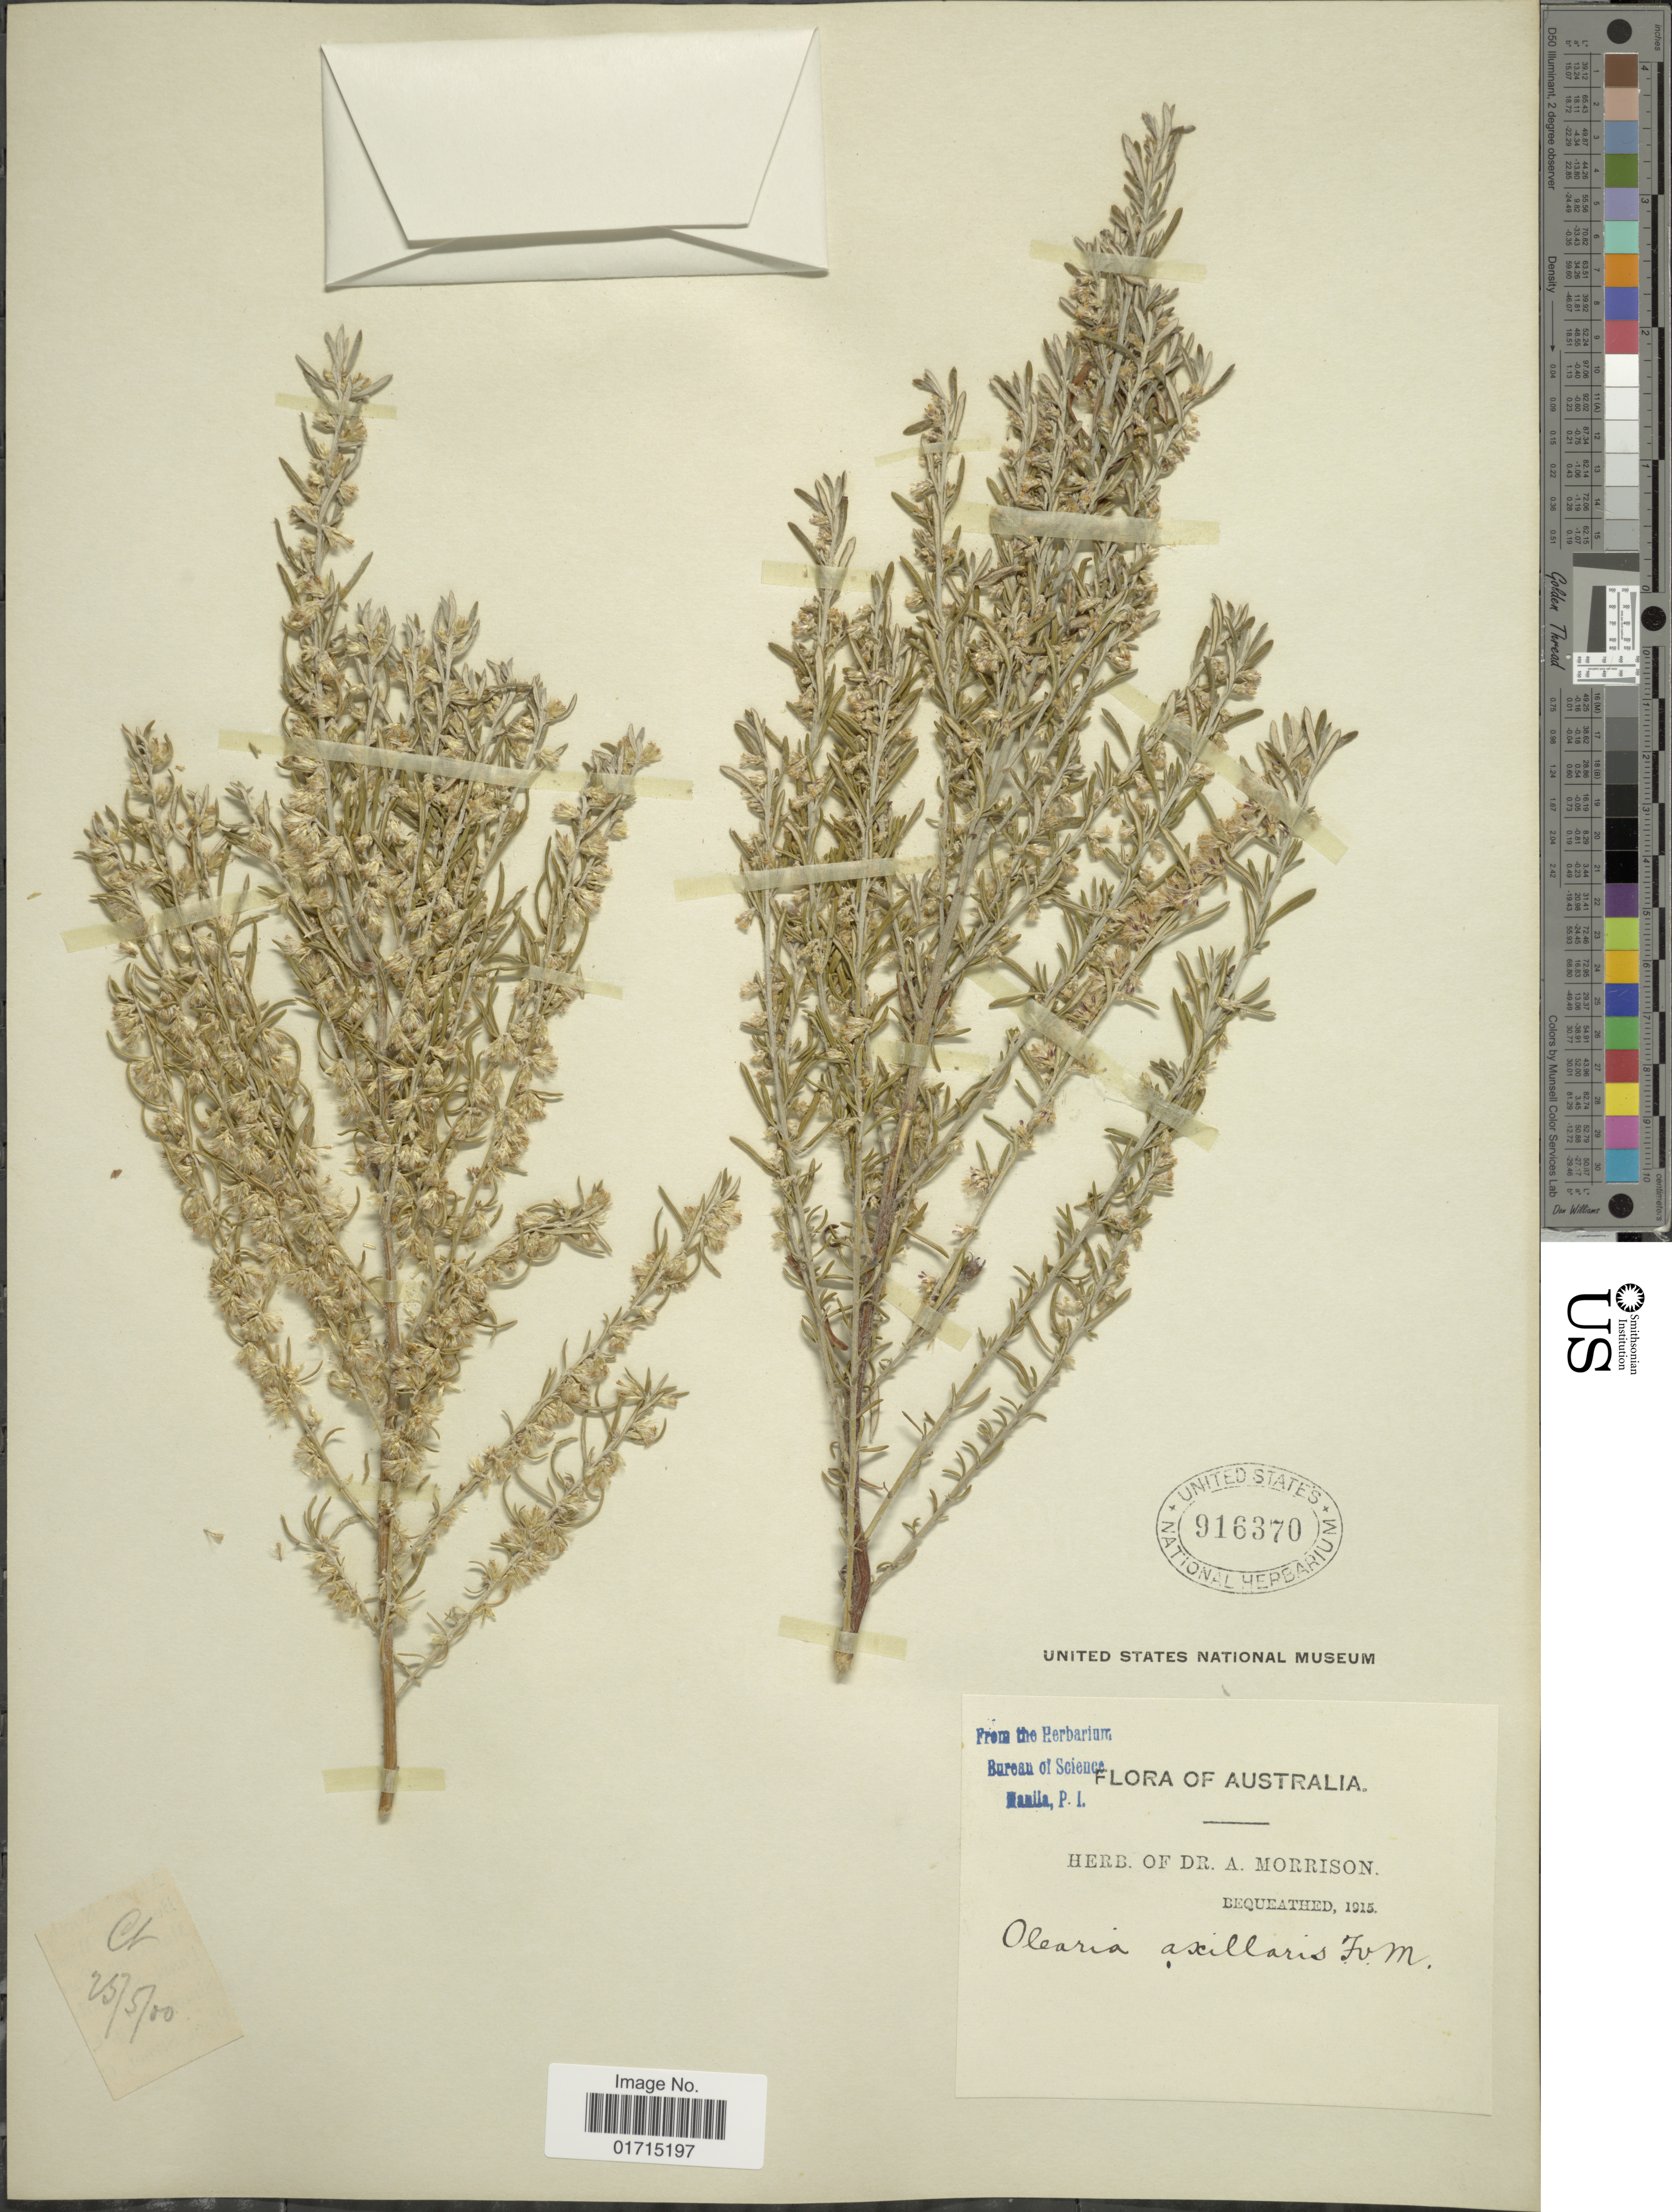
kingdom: Plantae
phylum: Tracheophyta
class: Magnoliopsida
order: Asterales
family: Asteraceae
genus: Olearia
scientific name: Olearia axillaris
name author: (DC.) F. Muell. ex Benth.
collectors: ex herb. Dr. A. Morrison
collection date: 1915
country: Australia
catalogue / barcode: US 916370